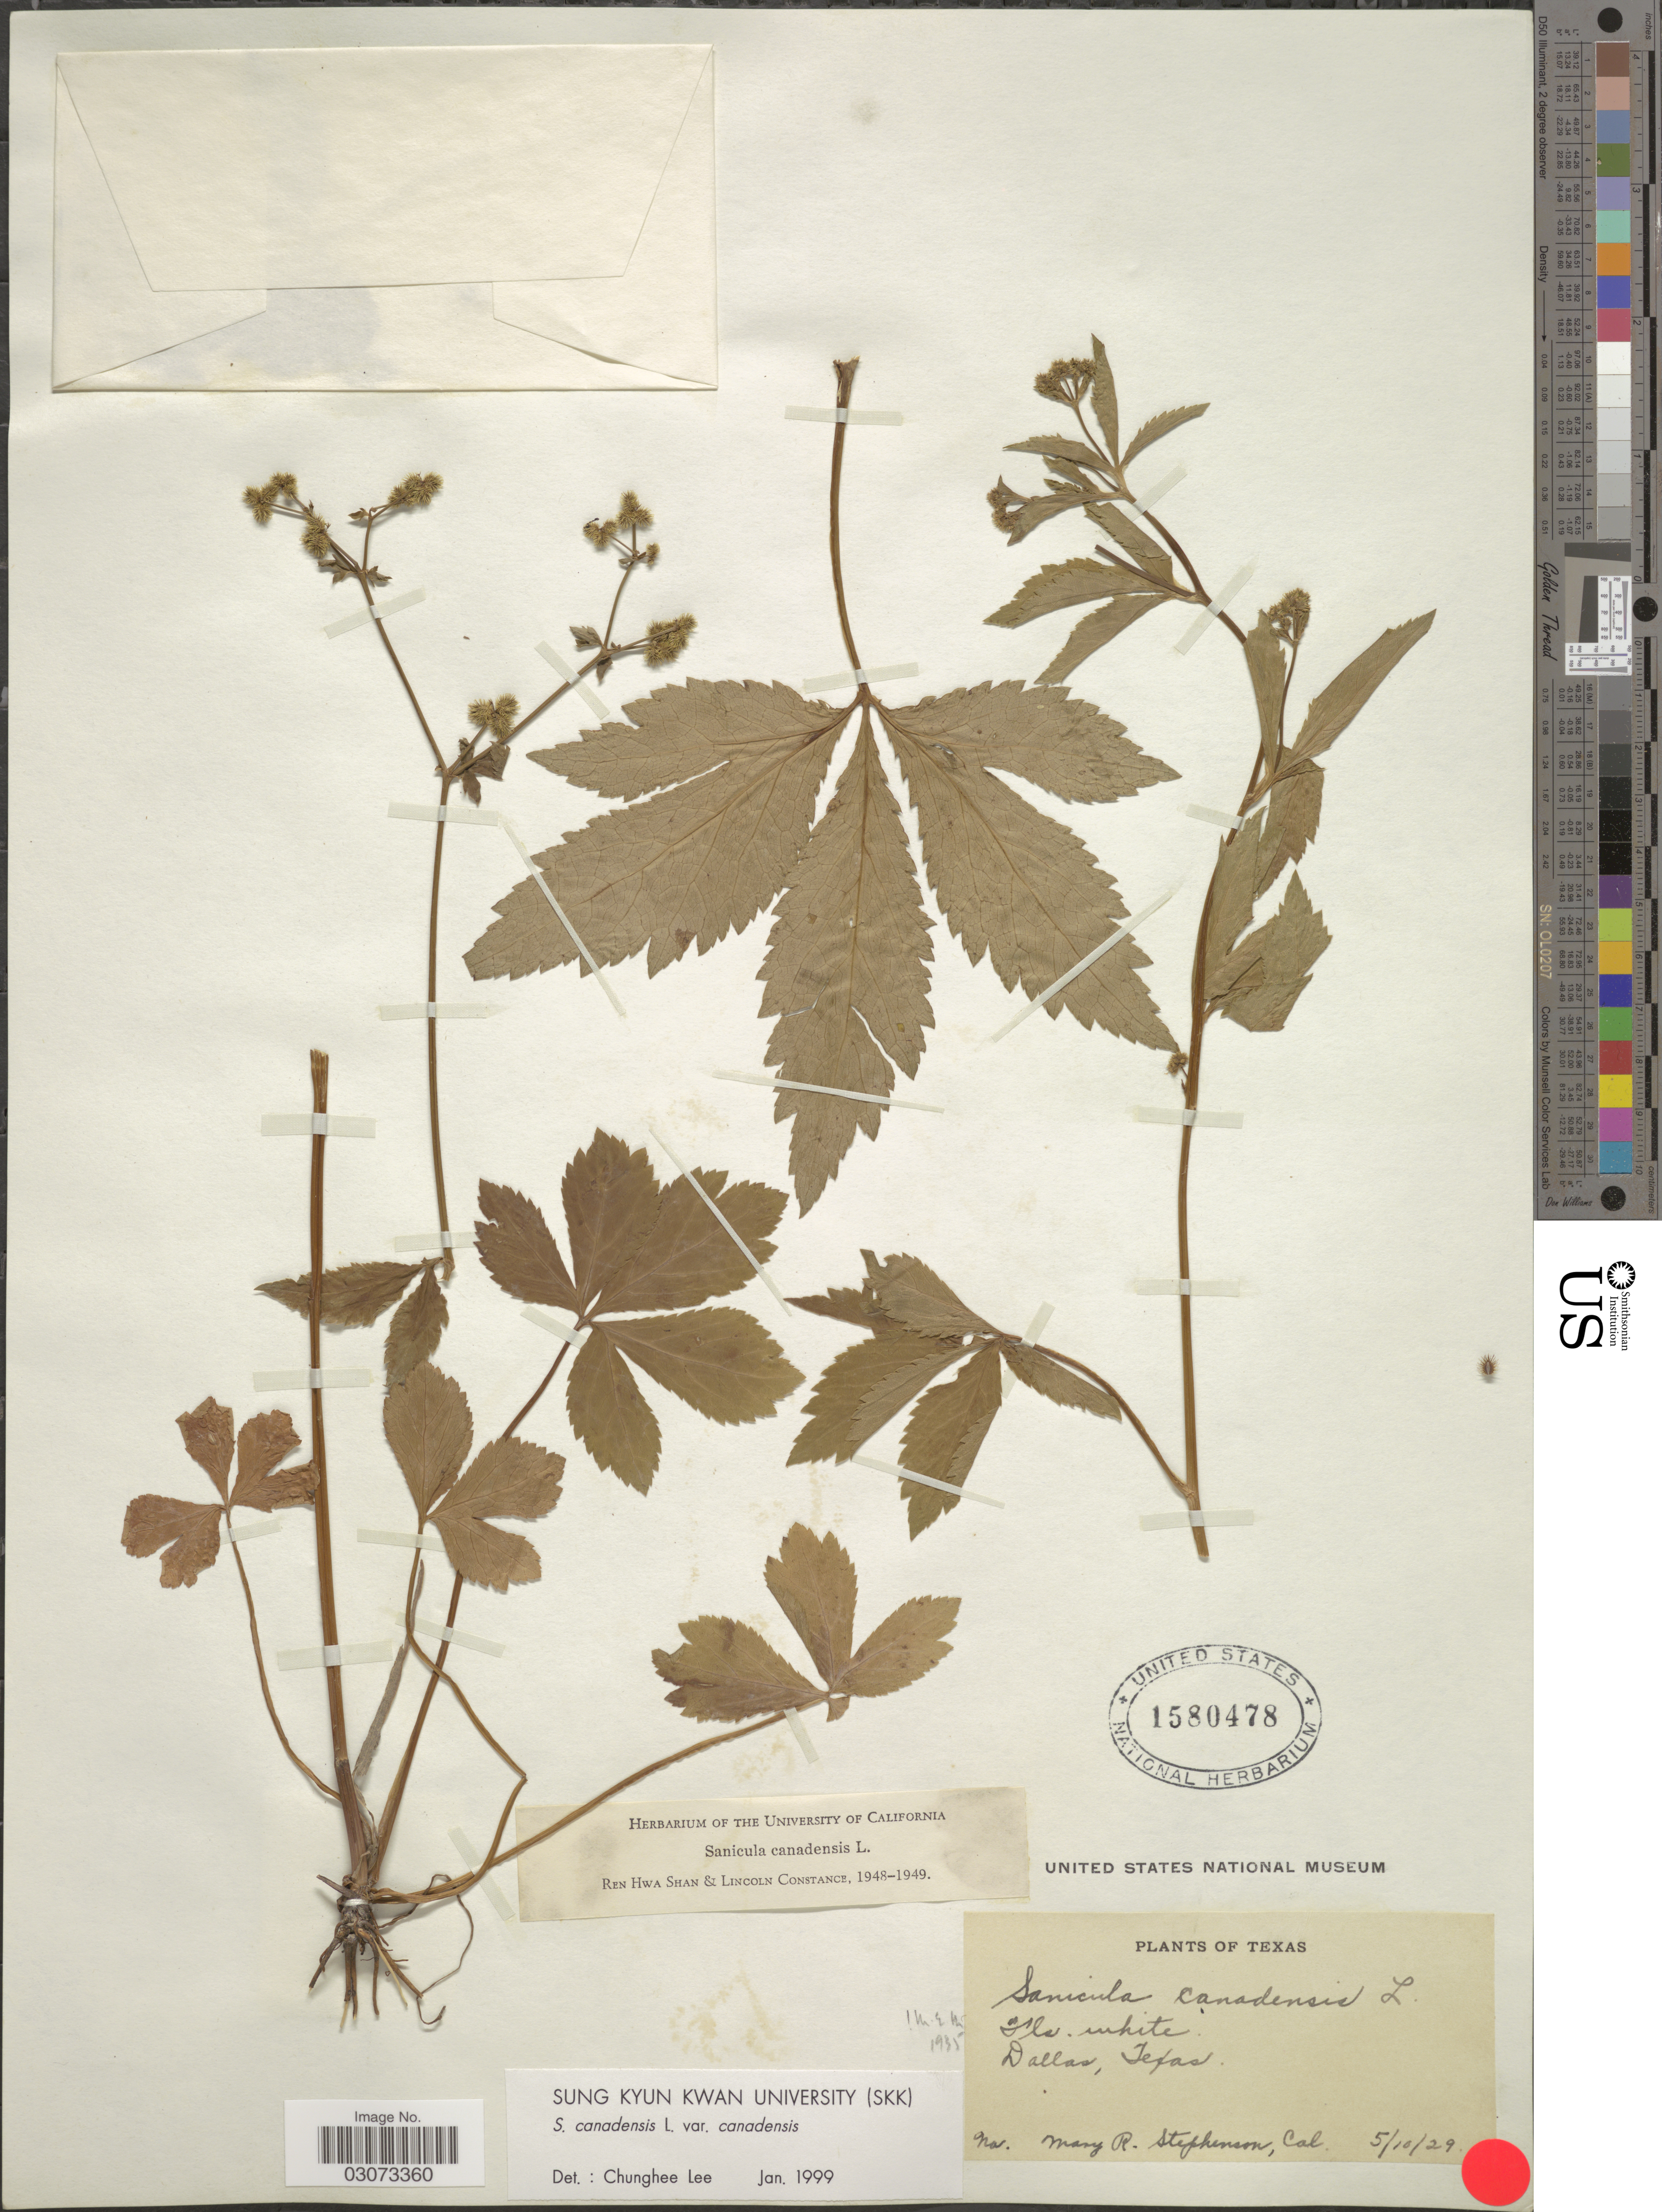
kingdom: Plantae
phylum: Tracheophyta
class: Magnoliopsida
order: Apiales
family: Apiaceae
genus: Sanicula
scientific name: Sanicula canadensis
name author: L.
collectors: M. Stephenson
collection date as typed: Transcribed d/m/y: 10/5/29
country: United States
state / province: Texas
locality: Dallas.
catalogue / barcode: US 1580478